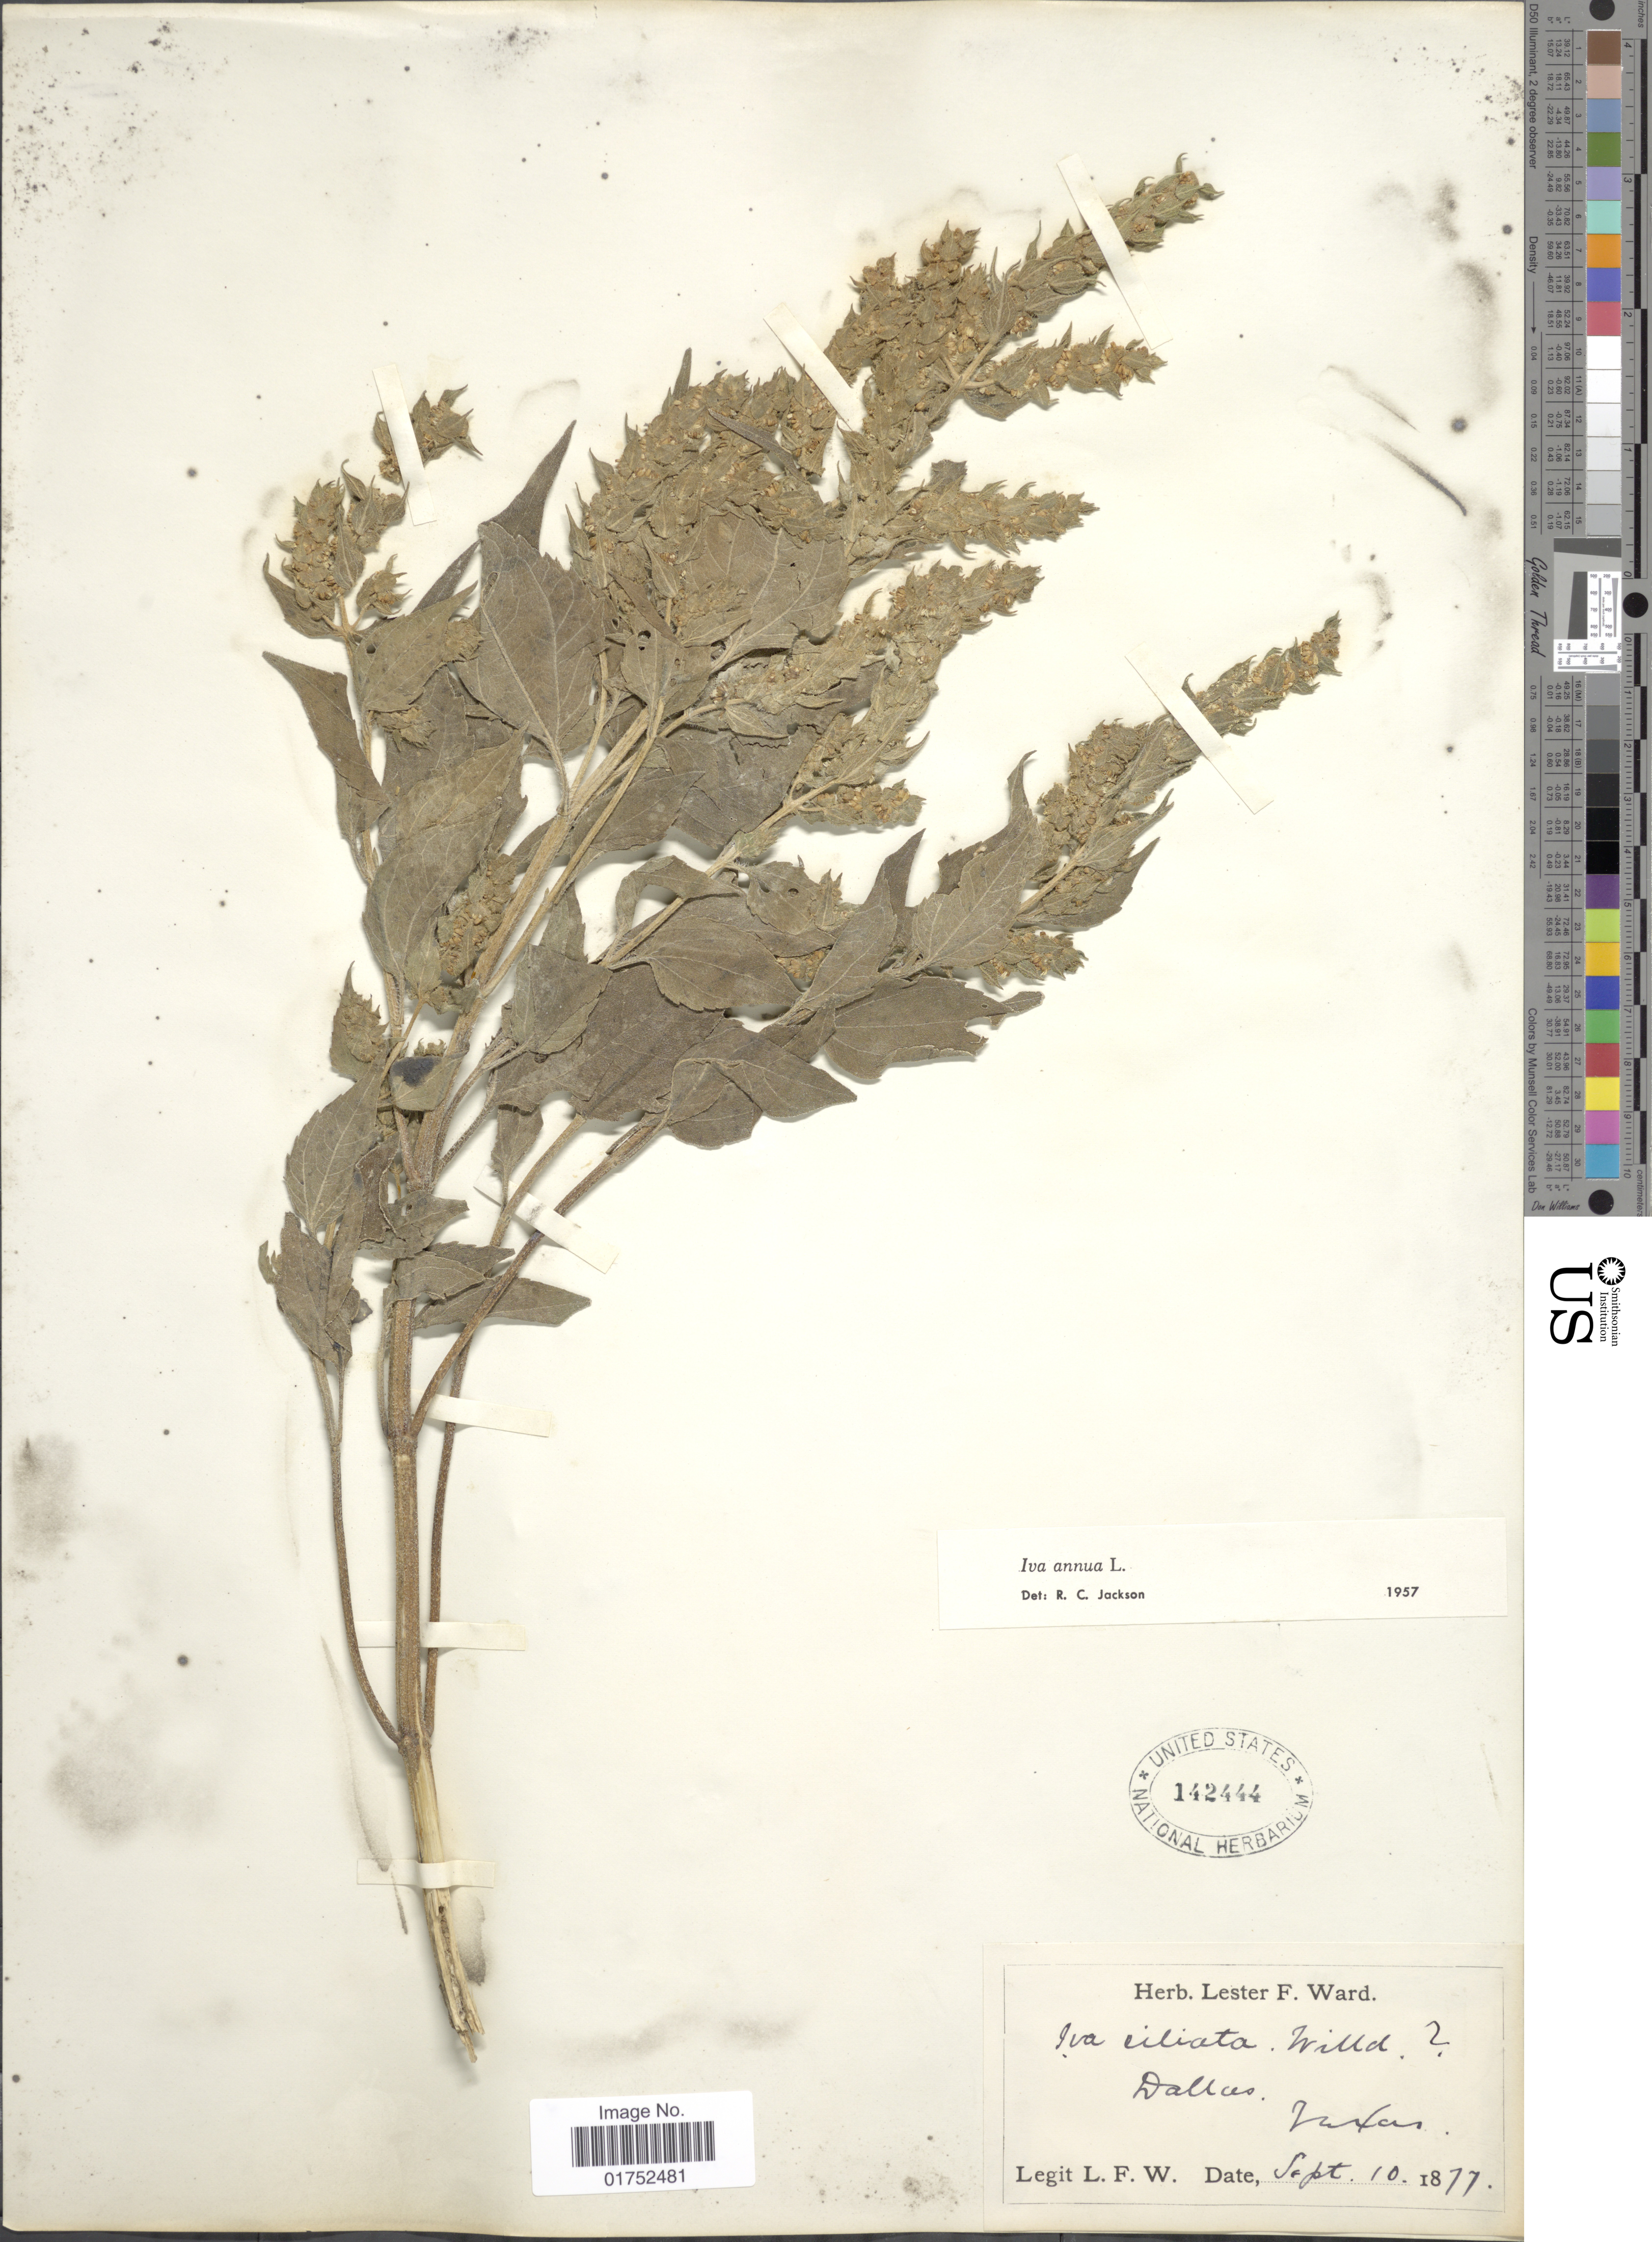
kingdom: Plantae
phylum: Tracheophyta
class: Magnoliopsida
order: Asterales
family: Asteraceae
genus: Iva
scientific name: Iva annua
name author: L.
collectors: L. F. Ward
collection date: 1877-09-10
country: United States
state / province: Texas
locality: Dallas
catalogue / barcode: US 142444